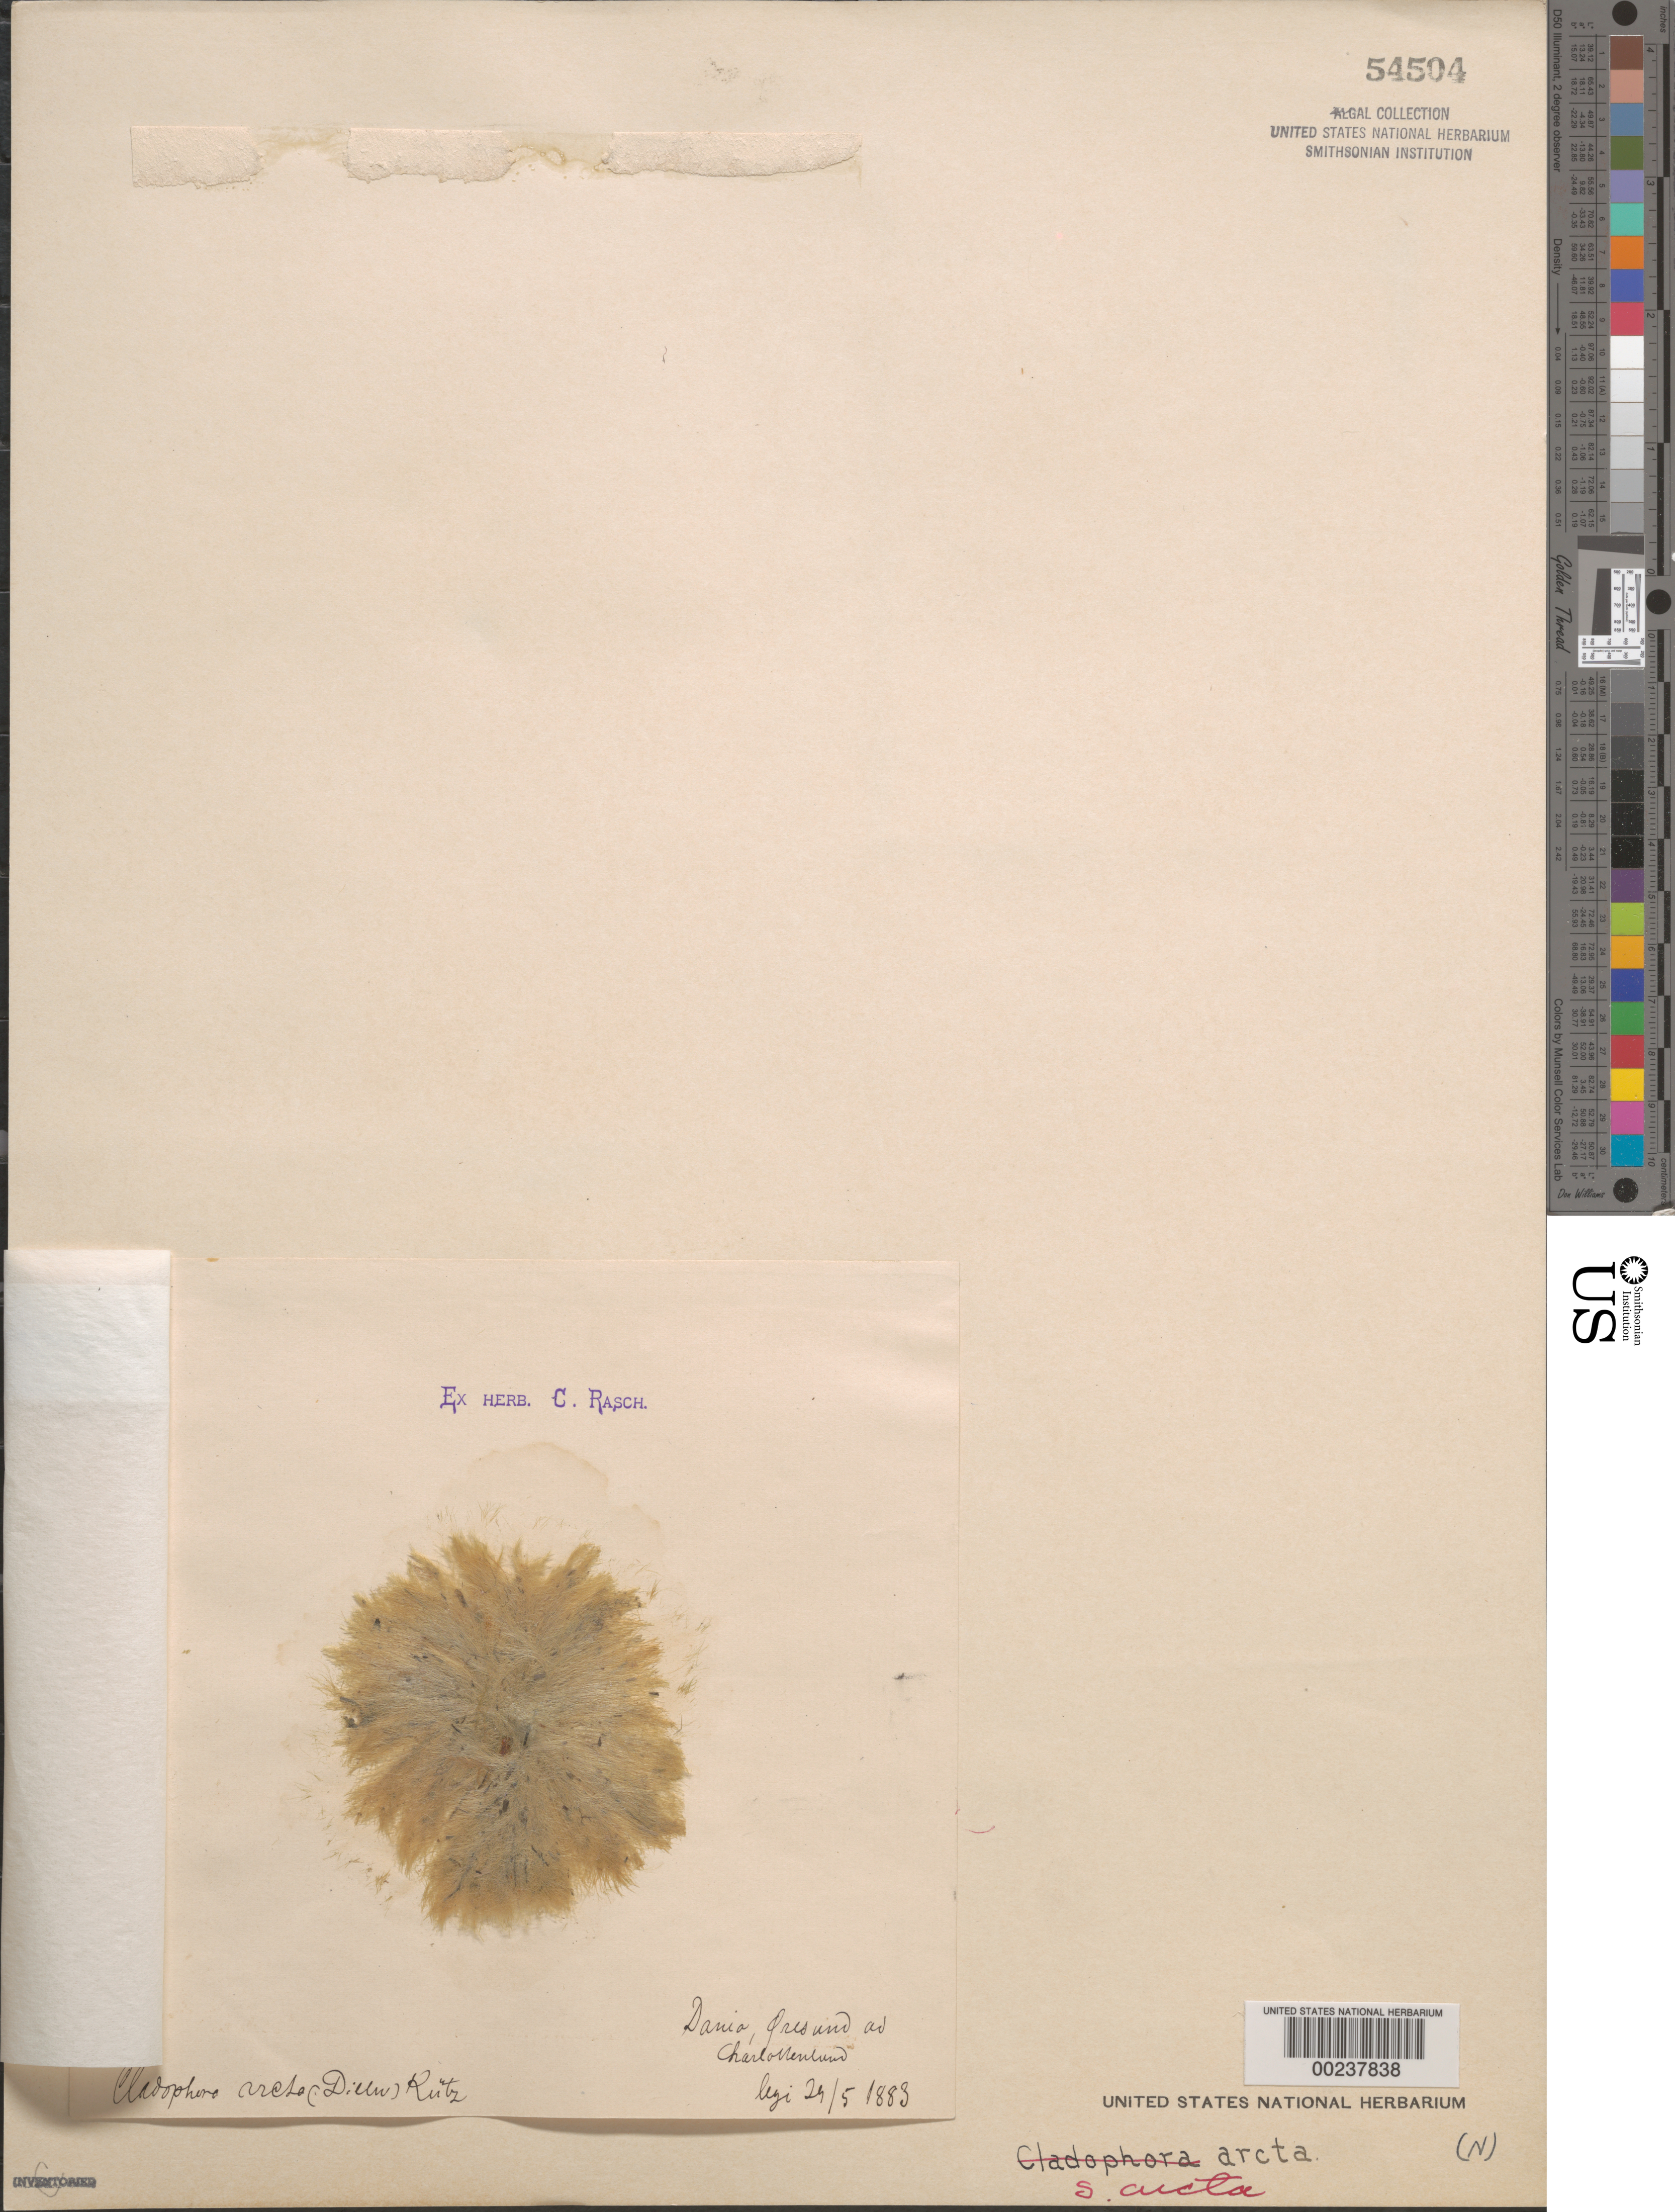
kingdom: Plantae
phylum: Chlorophyta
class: Ulvophyceae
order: Ulotrichales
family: Ulotrichaceae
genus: Acrosiphonia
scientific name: Acrosiphonia arcta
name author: (Dillwyn) Gain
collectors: C. Rasch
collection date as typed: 29 May 1883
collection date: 1883-05-29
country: Denmark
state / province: Hovedstaden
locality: Charlottenlund, Oresund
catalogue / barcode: US 54504